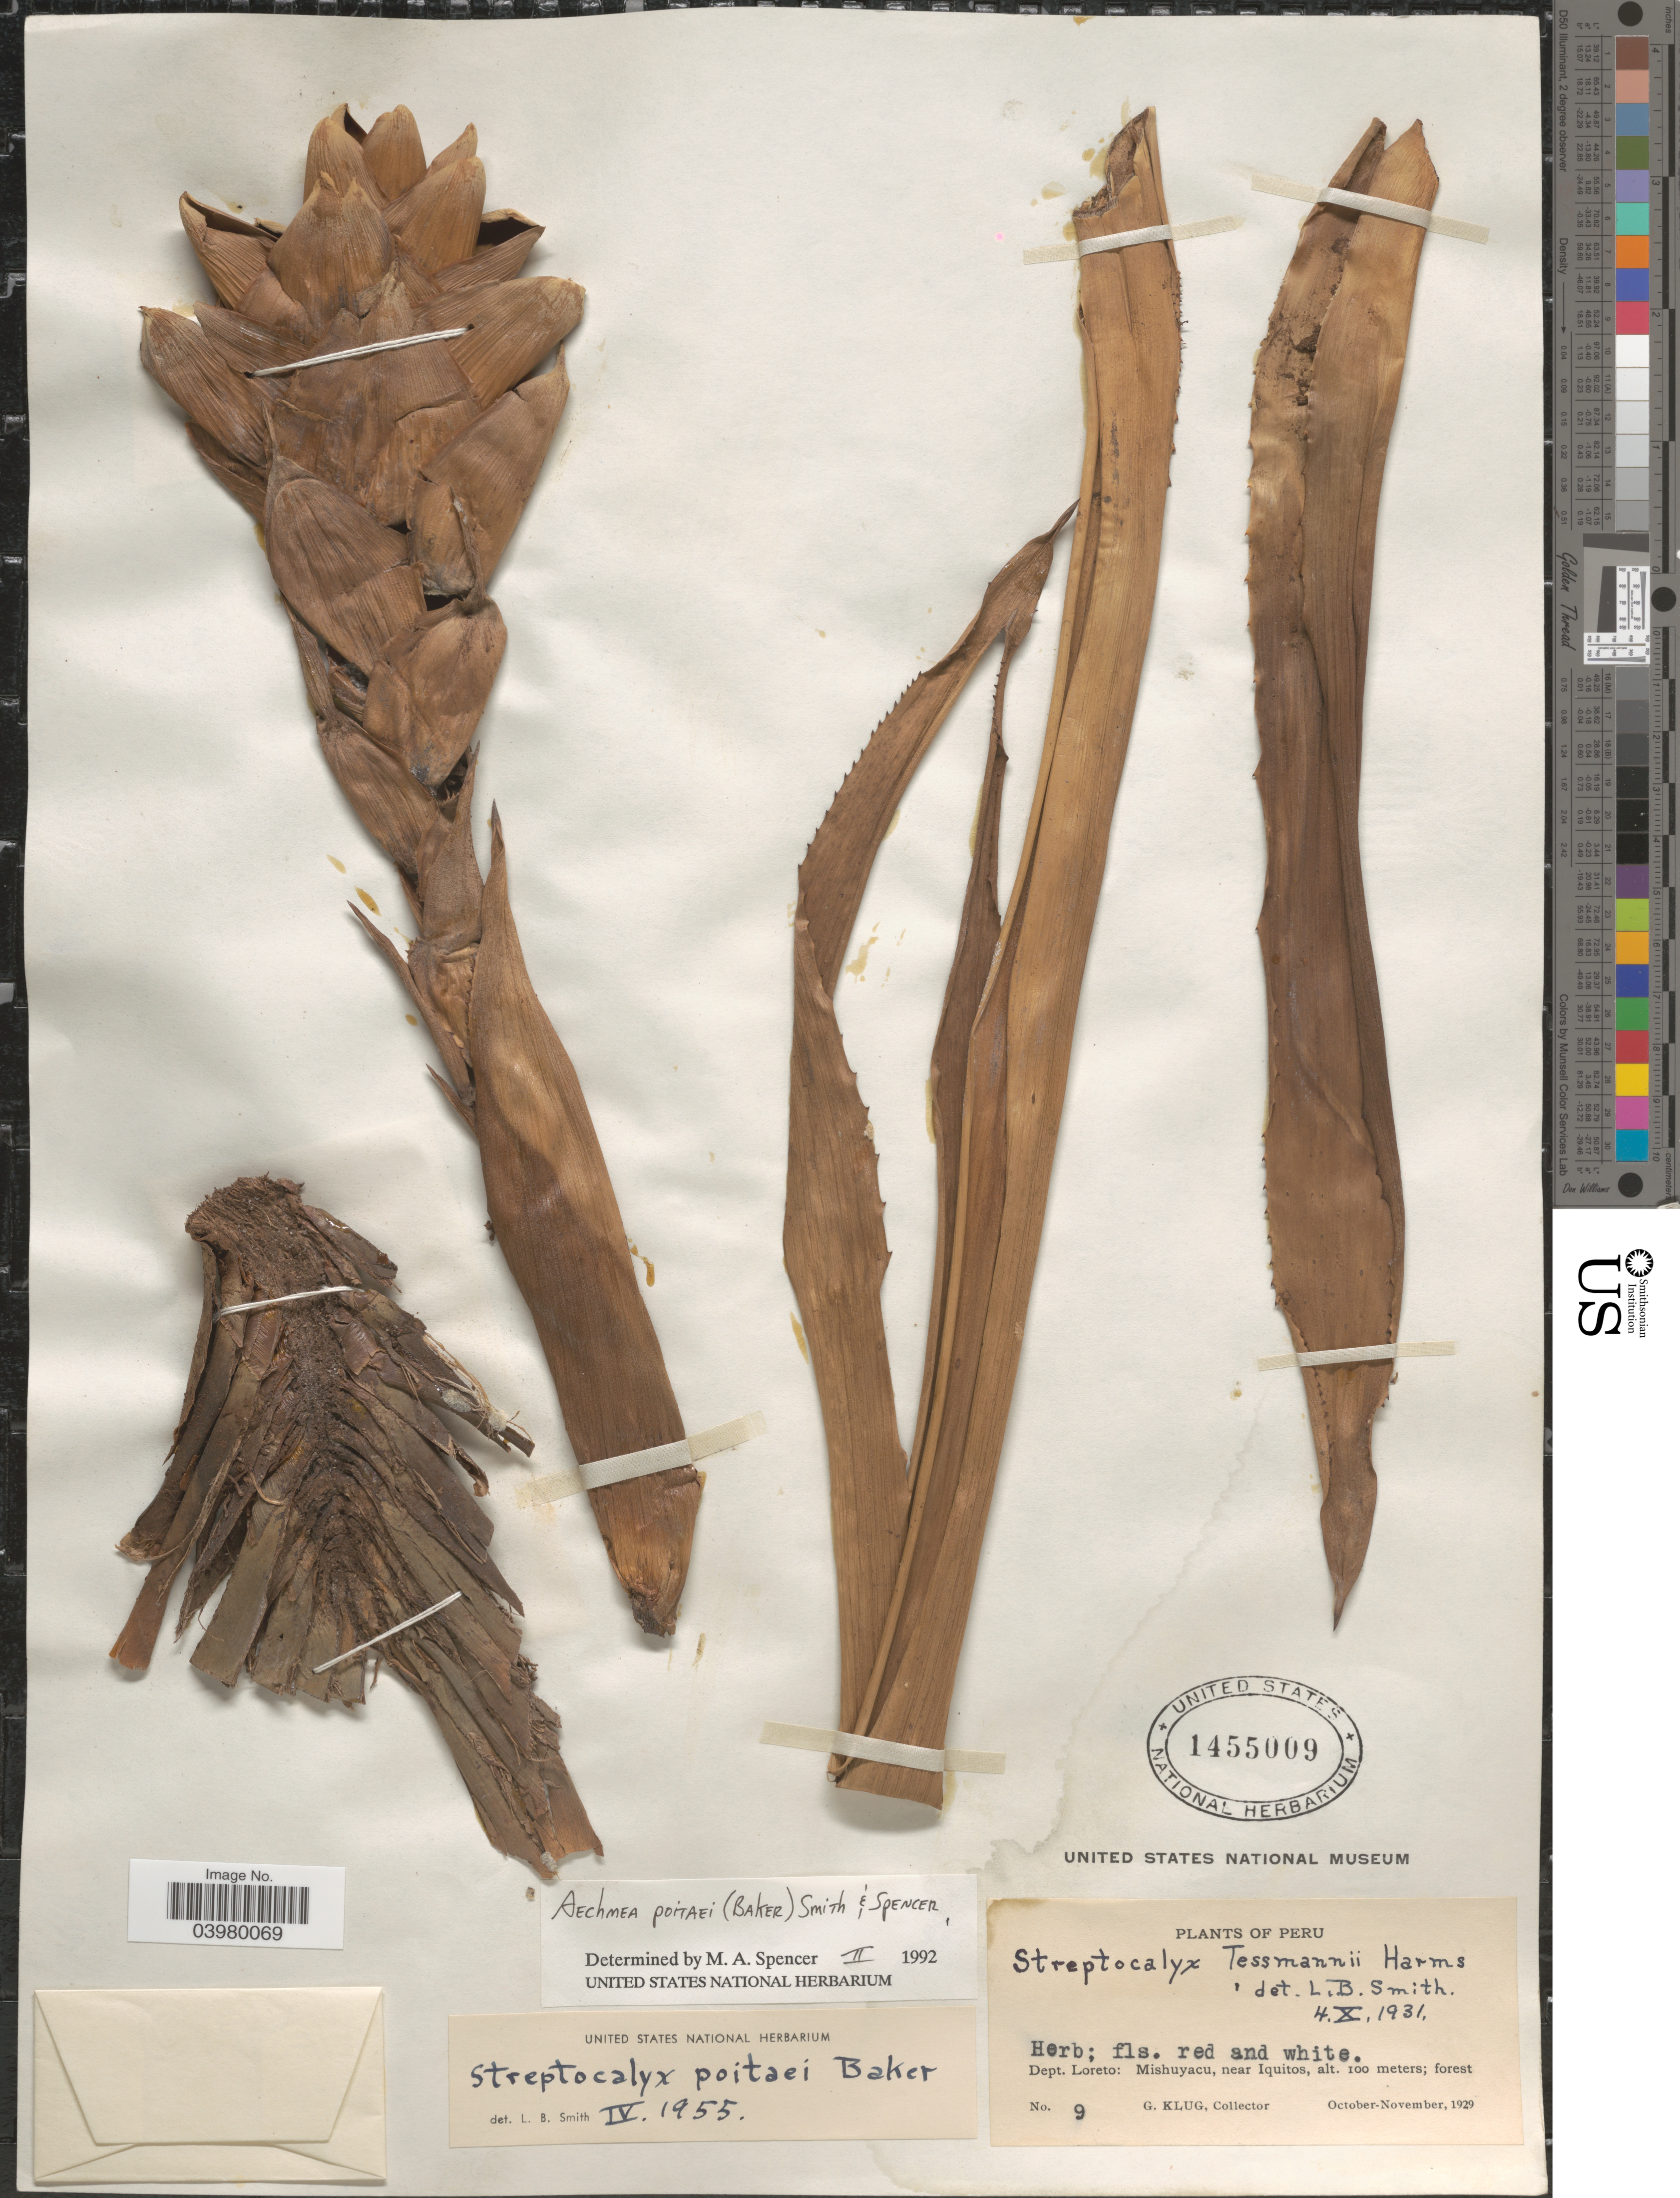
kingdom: Plantae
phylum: Tracheophyta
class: Liliopsida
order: Poales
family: Bromeliaceae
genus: Aechmea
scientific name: Aechmea poitaei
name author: (Baker) L.B. Sm. & M.A. Spencer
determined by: Spencer, M. A.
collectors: G. Klug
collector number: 9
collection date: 1929-10/1929-11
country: Peru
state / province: Loreto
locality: Dept. Loreto: Mishuyacu, near Iquitos.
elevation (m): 100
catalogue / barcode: US 1455009